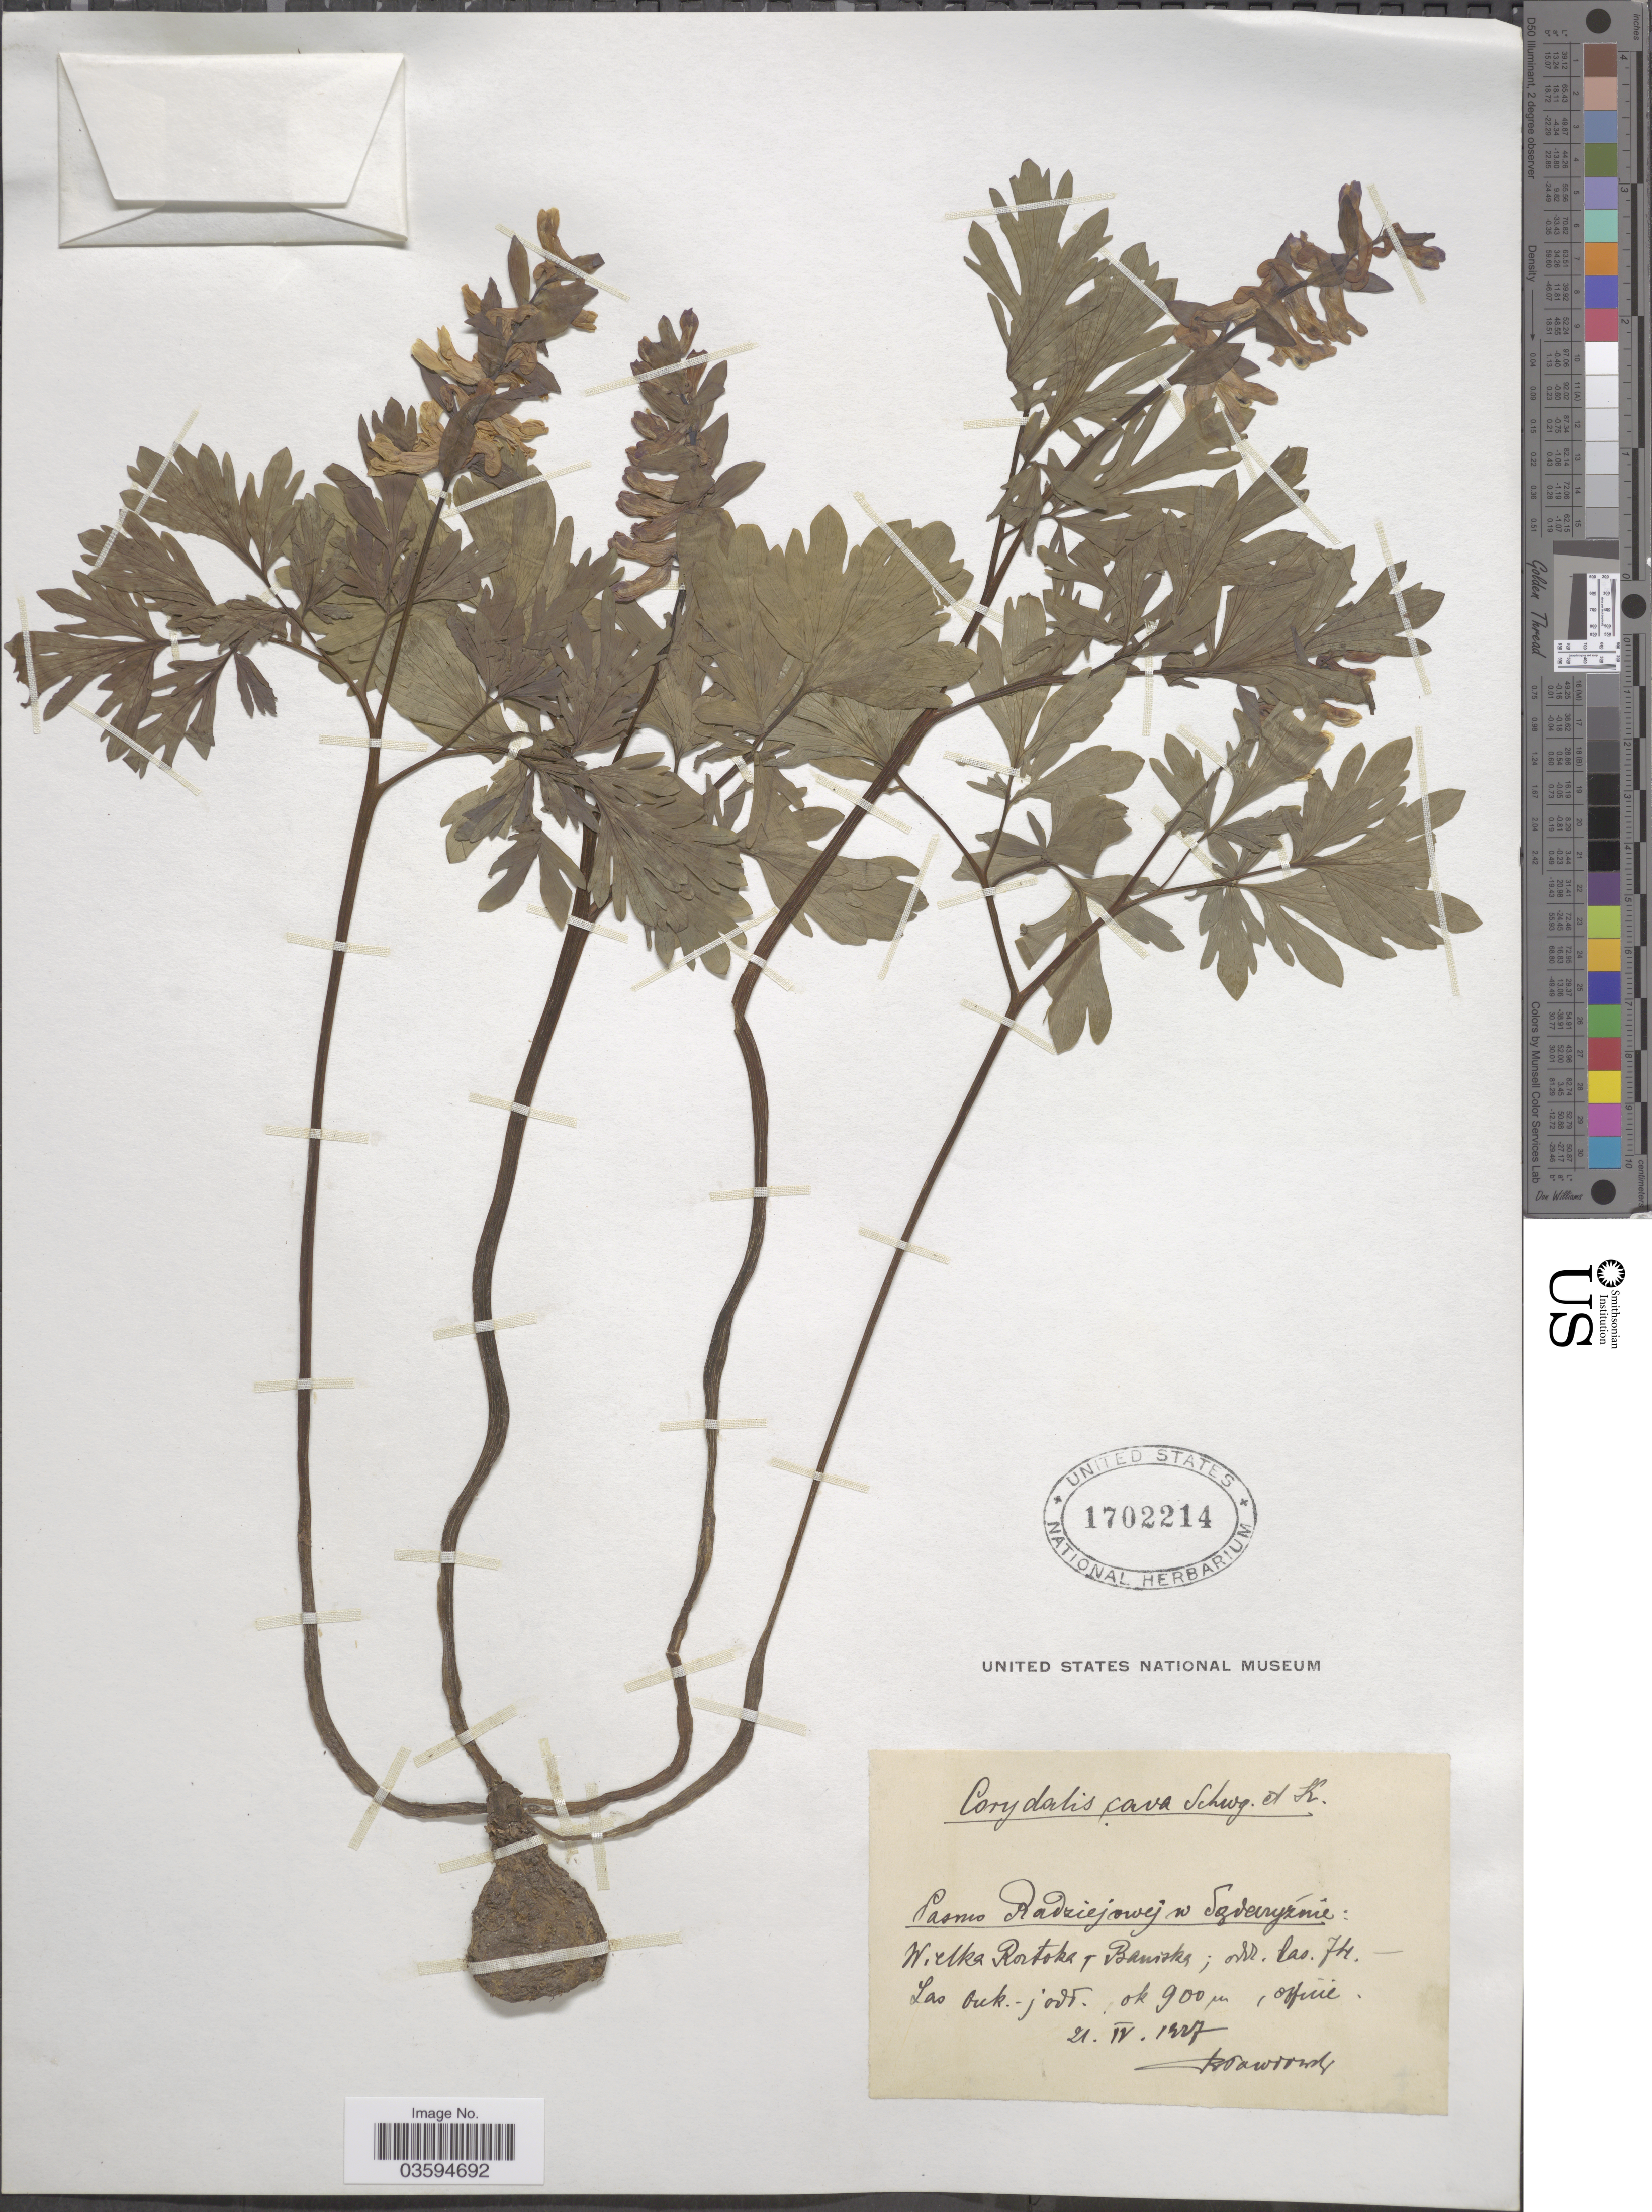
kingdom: Plantae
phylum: Tracheophyta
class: Magnoliopsida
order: Ranunculales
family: Papaveraceae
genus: Corydalis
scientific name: Corydalis cava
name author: Schweigger & Körte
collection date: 1927-04-21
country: Bulgaria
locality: Pasmo Radziejowej w Sovaryźnie: W. elka Rortoka, Baniska; alr. las. Fh. Las ouk. - joud. [interpreted]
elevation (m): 900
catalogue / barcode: US 1702214